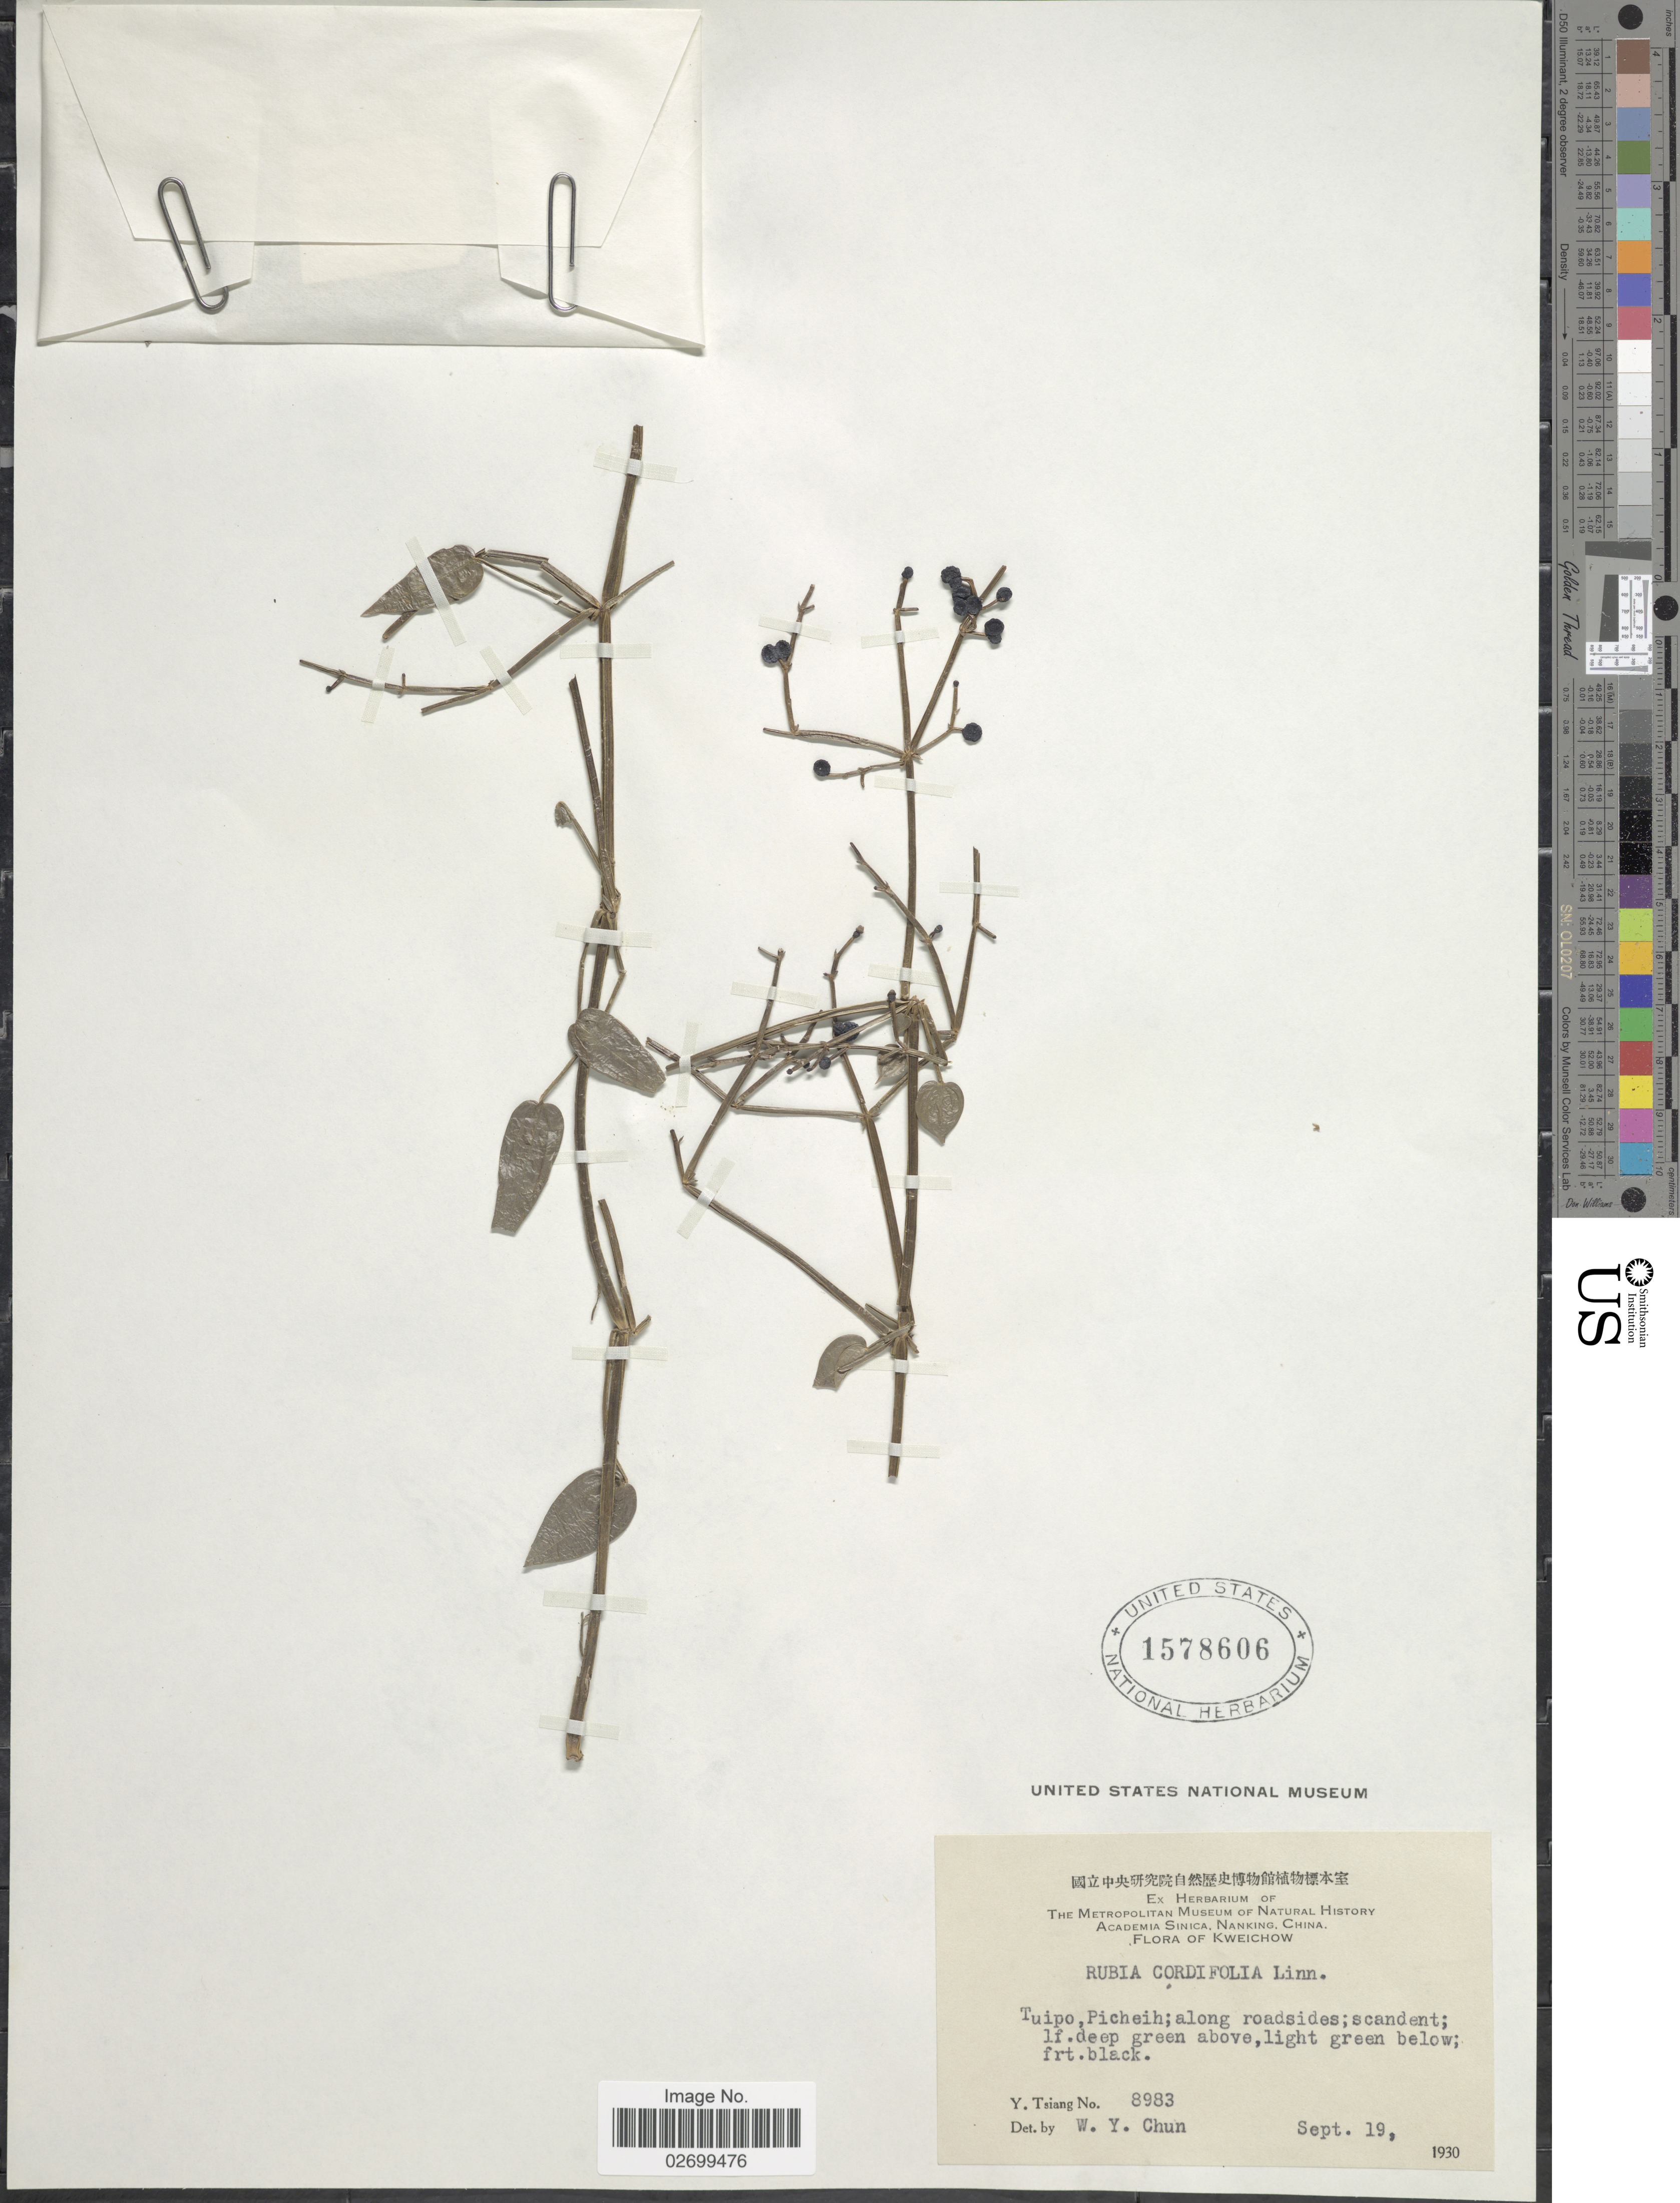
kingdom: Plantae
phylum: Tracheophyta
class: Magnoliopsida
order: Gentianales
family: Rubiaceae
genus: Rubia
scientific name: Rubia cordifolia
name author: L.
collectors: Y. Tsiang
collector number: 8983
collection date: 1930-09-19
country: China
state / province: Guizhou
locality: Tuipo, Picheih; along roadsides.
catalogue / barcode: US 1578606